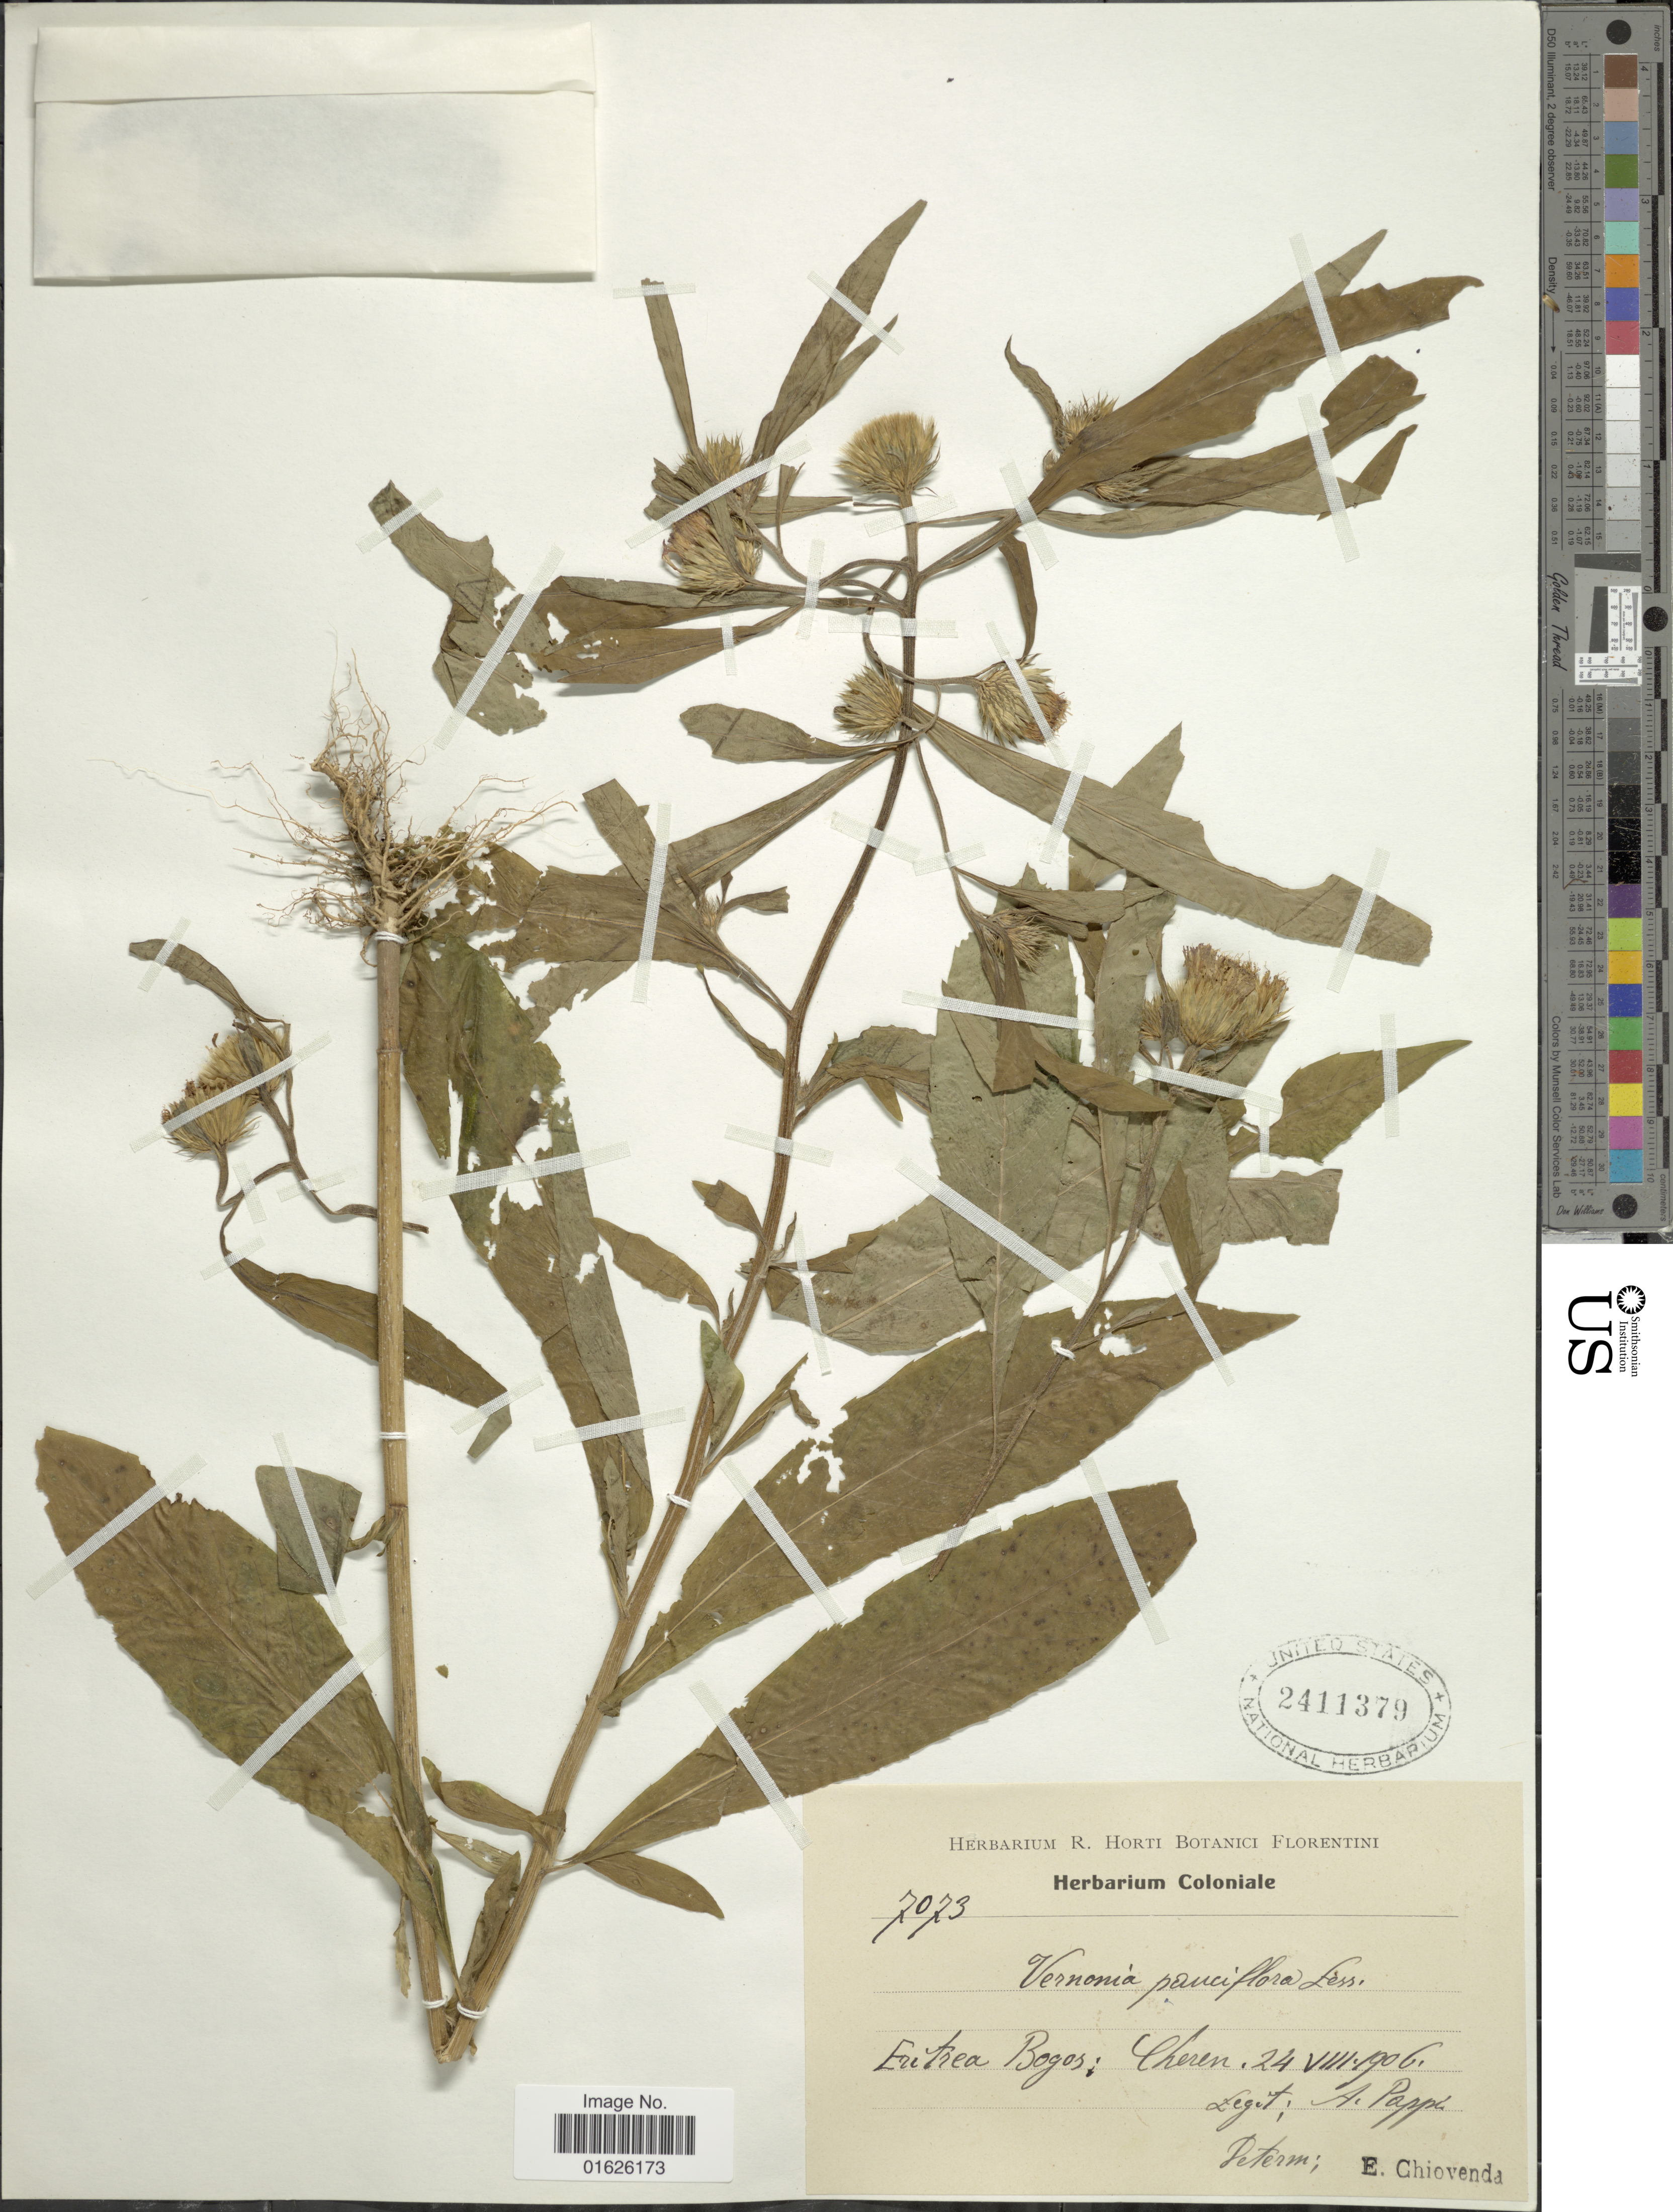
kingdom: Plantae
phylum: Tracheophyta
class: Magnoliopsida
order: Asterales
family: Asteraceae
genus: Centrapalus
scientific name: Centrapalus pauciflorus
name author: (Willd.) H. Rob.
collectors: A. Pappi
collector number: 7073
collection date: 1906-08-24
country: Eritrea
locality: Eritrea Bogos, Cheren.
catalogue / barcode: US 2411379